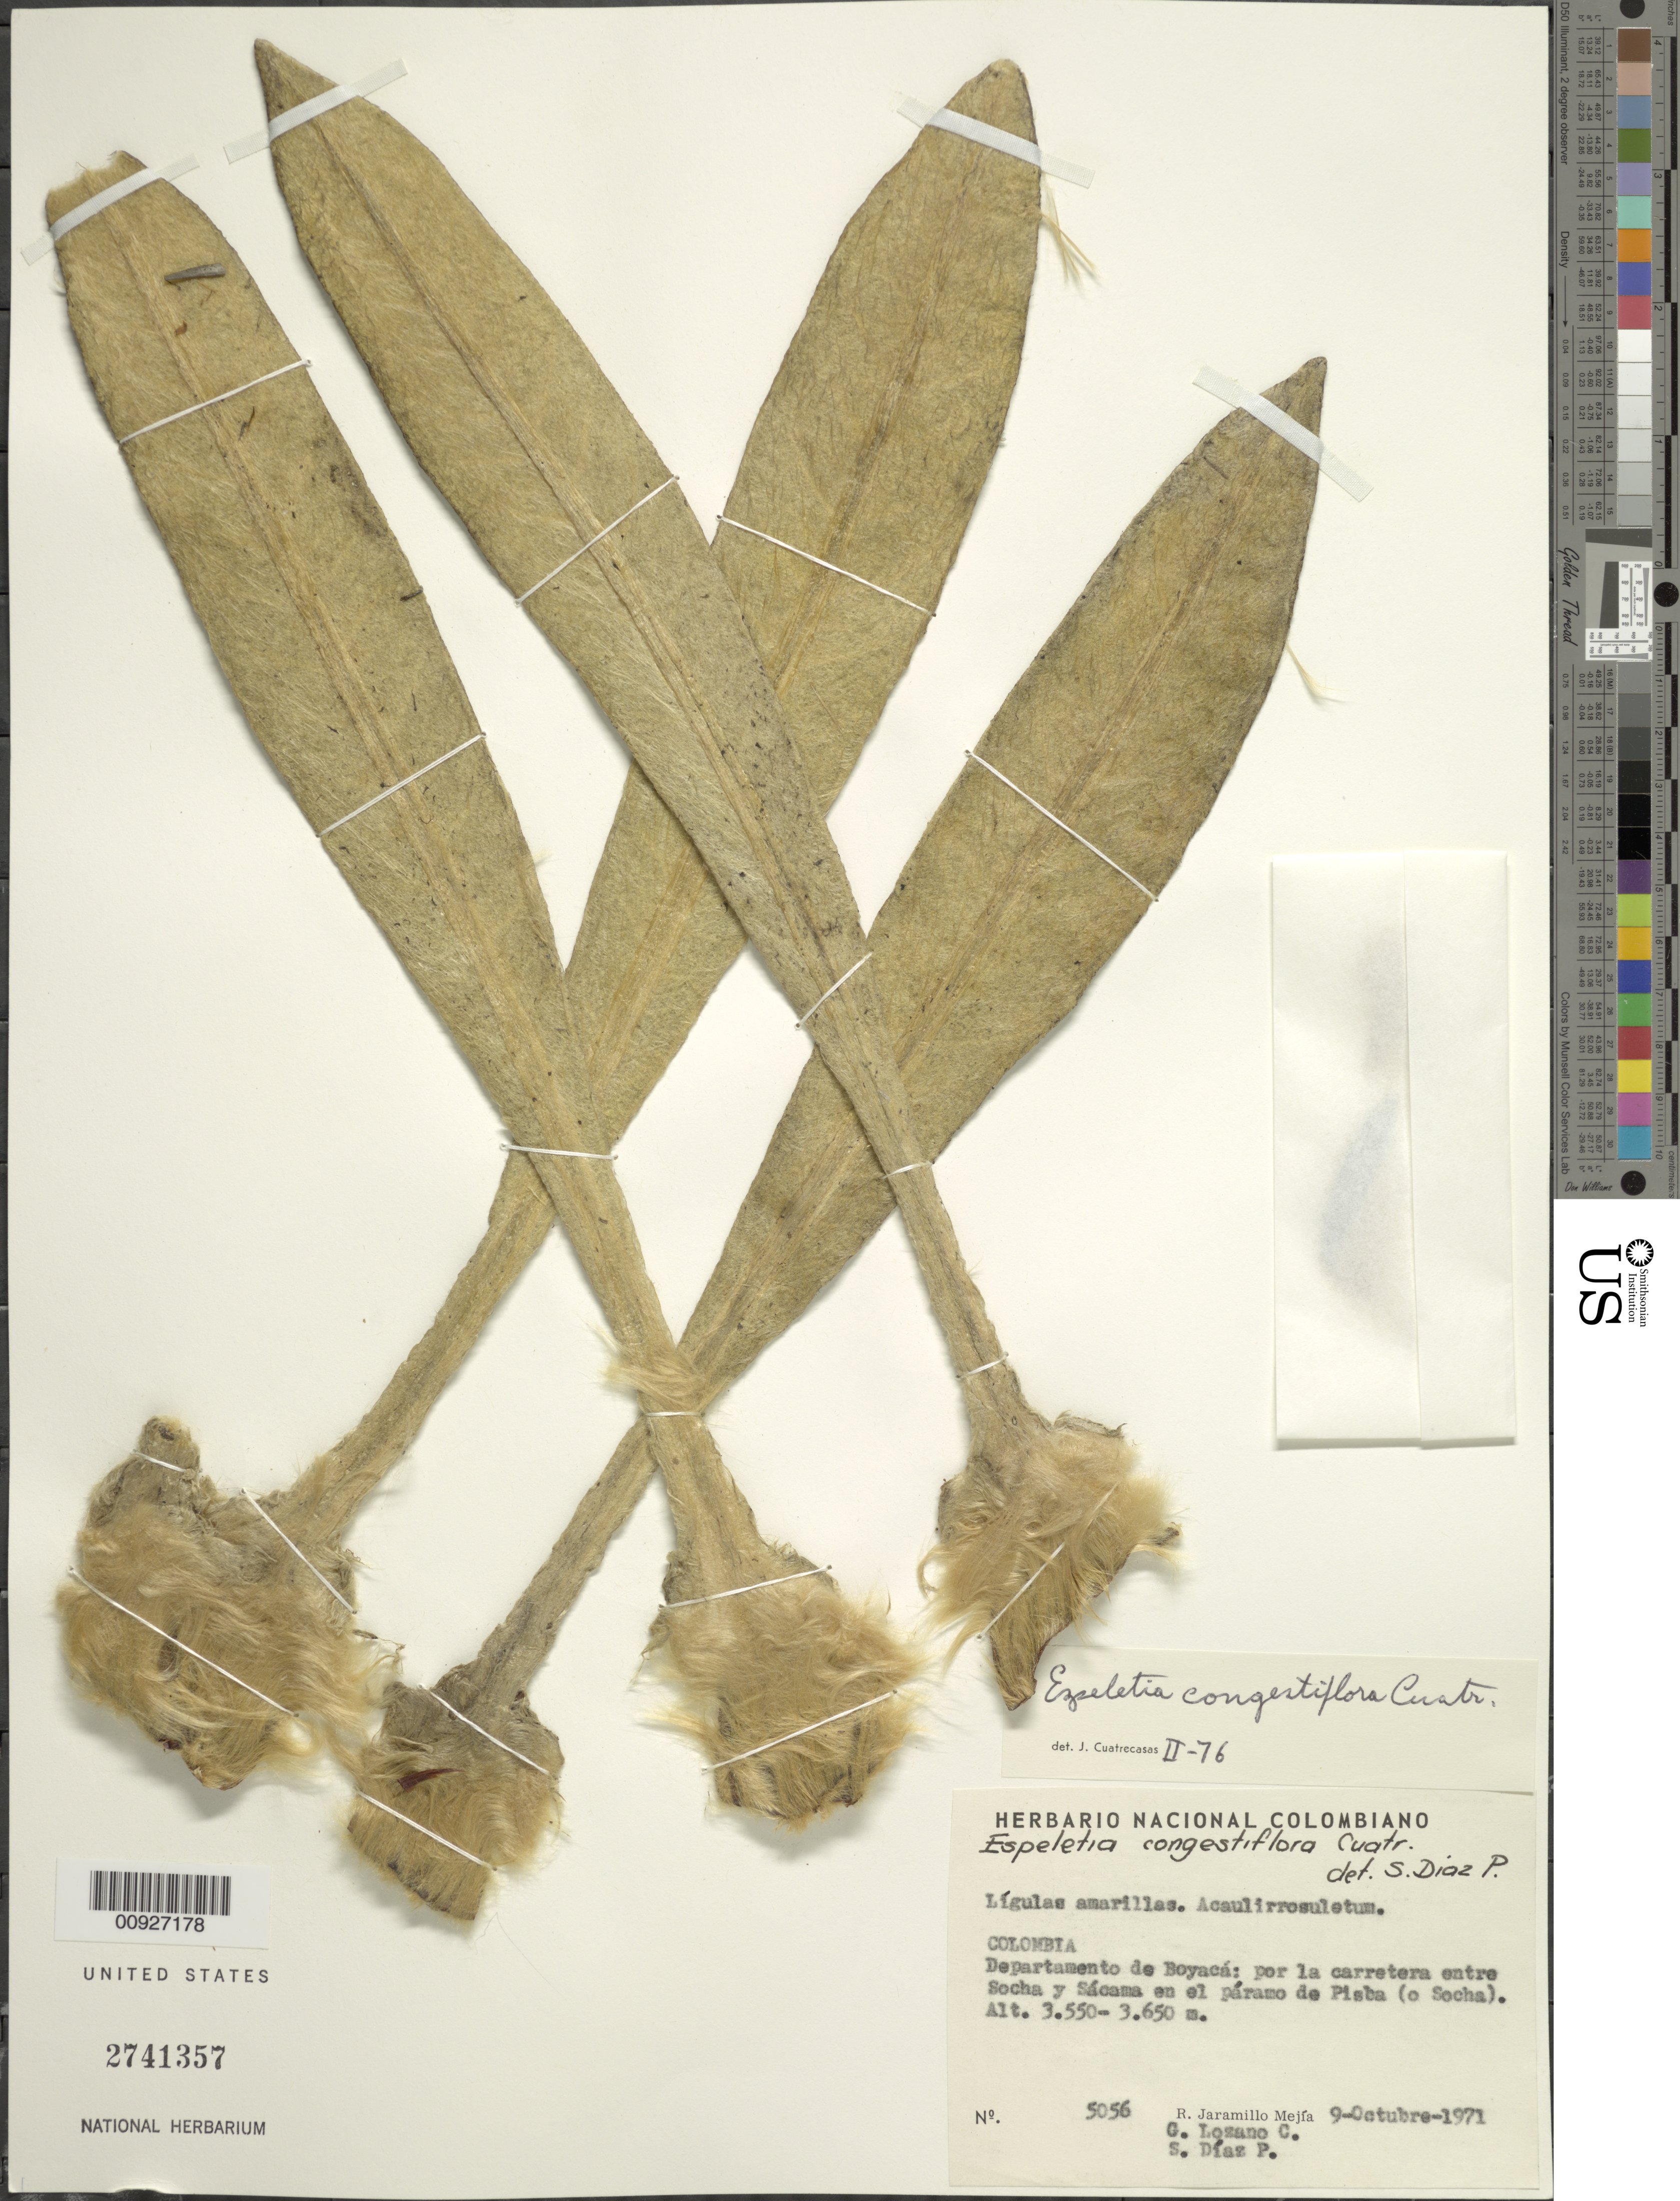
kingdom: Plantae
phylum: Tracheophyta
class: Magnoliopsida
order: Asterales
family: Asteraceae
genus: Espeletia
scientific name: Espeletia congestiflora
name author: Cuatrec.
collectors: R. Jaramillo M., G. Lozano-Contreras & S. Díaz Píedrahíta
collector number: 5056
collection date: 1971-10-09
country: Colombia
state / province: Boyacá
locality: P. de Pisba (o Socha). Por la carretera entre Socha y Sácama en el páramo de Pisba (o Socha).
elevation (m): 3550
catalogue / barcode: US 2741357